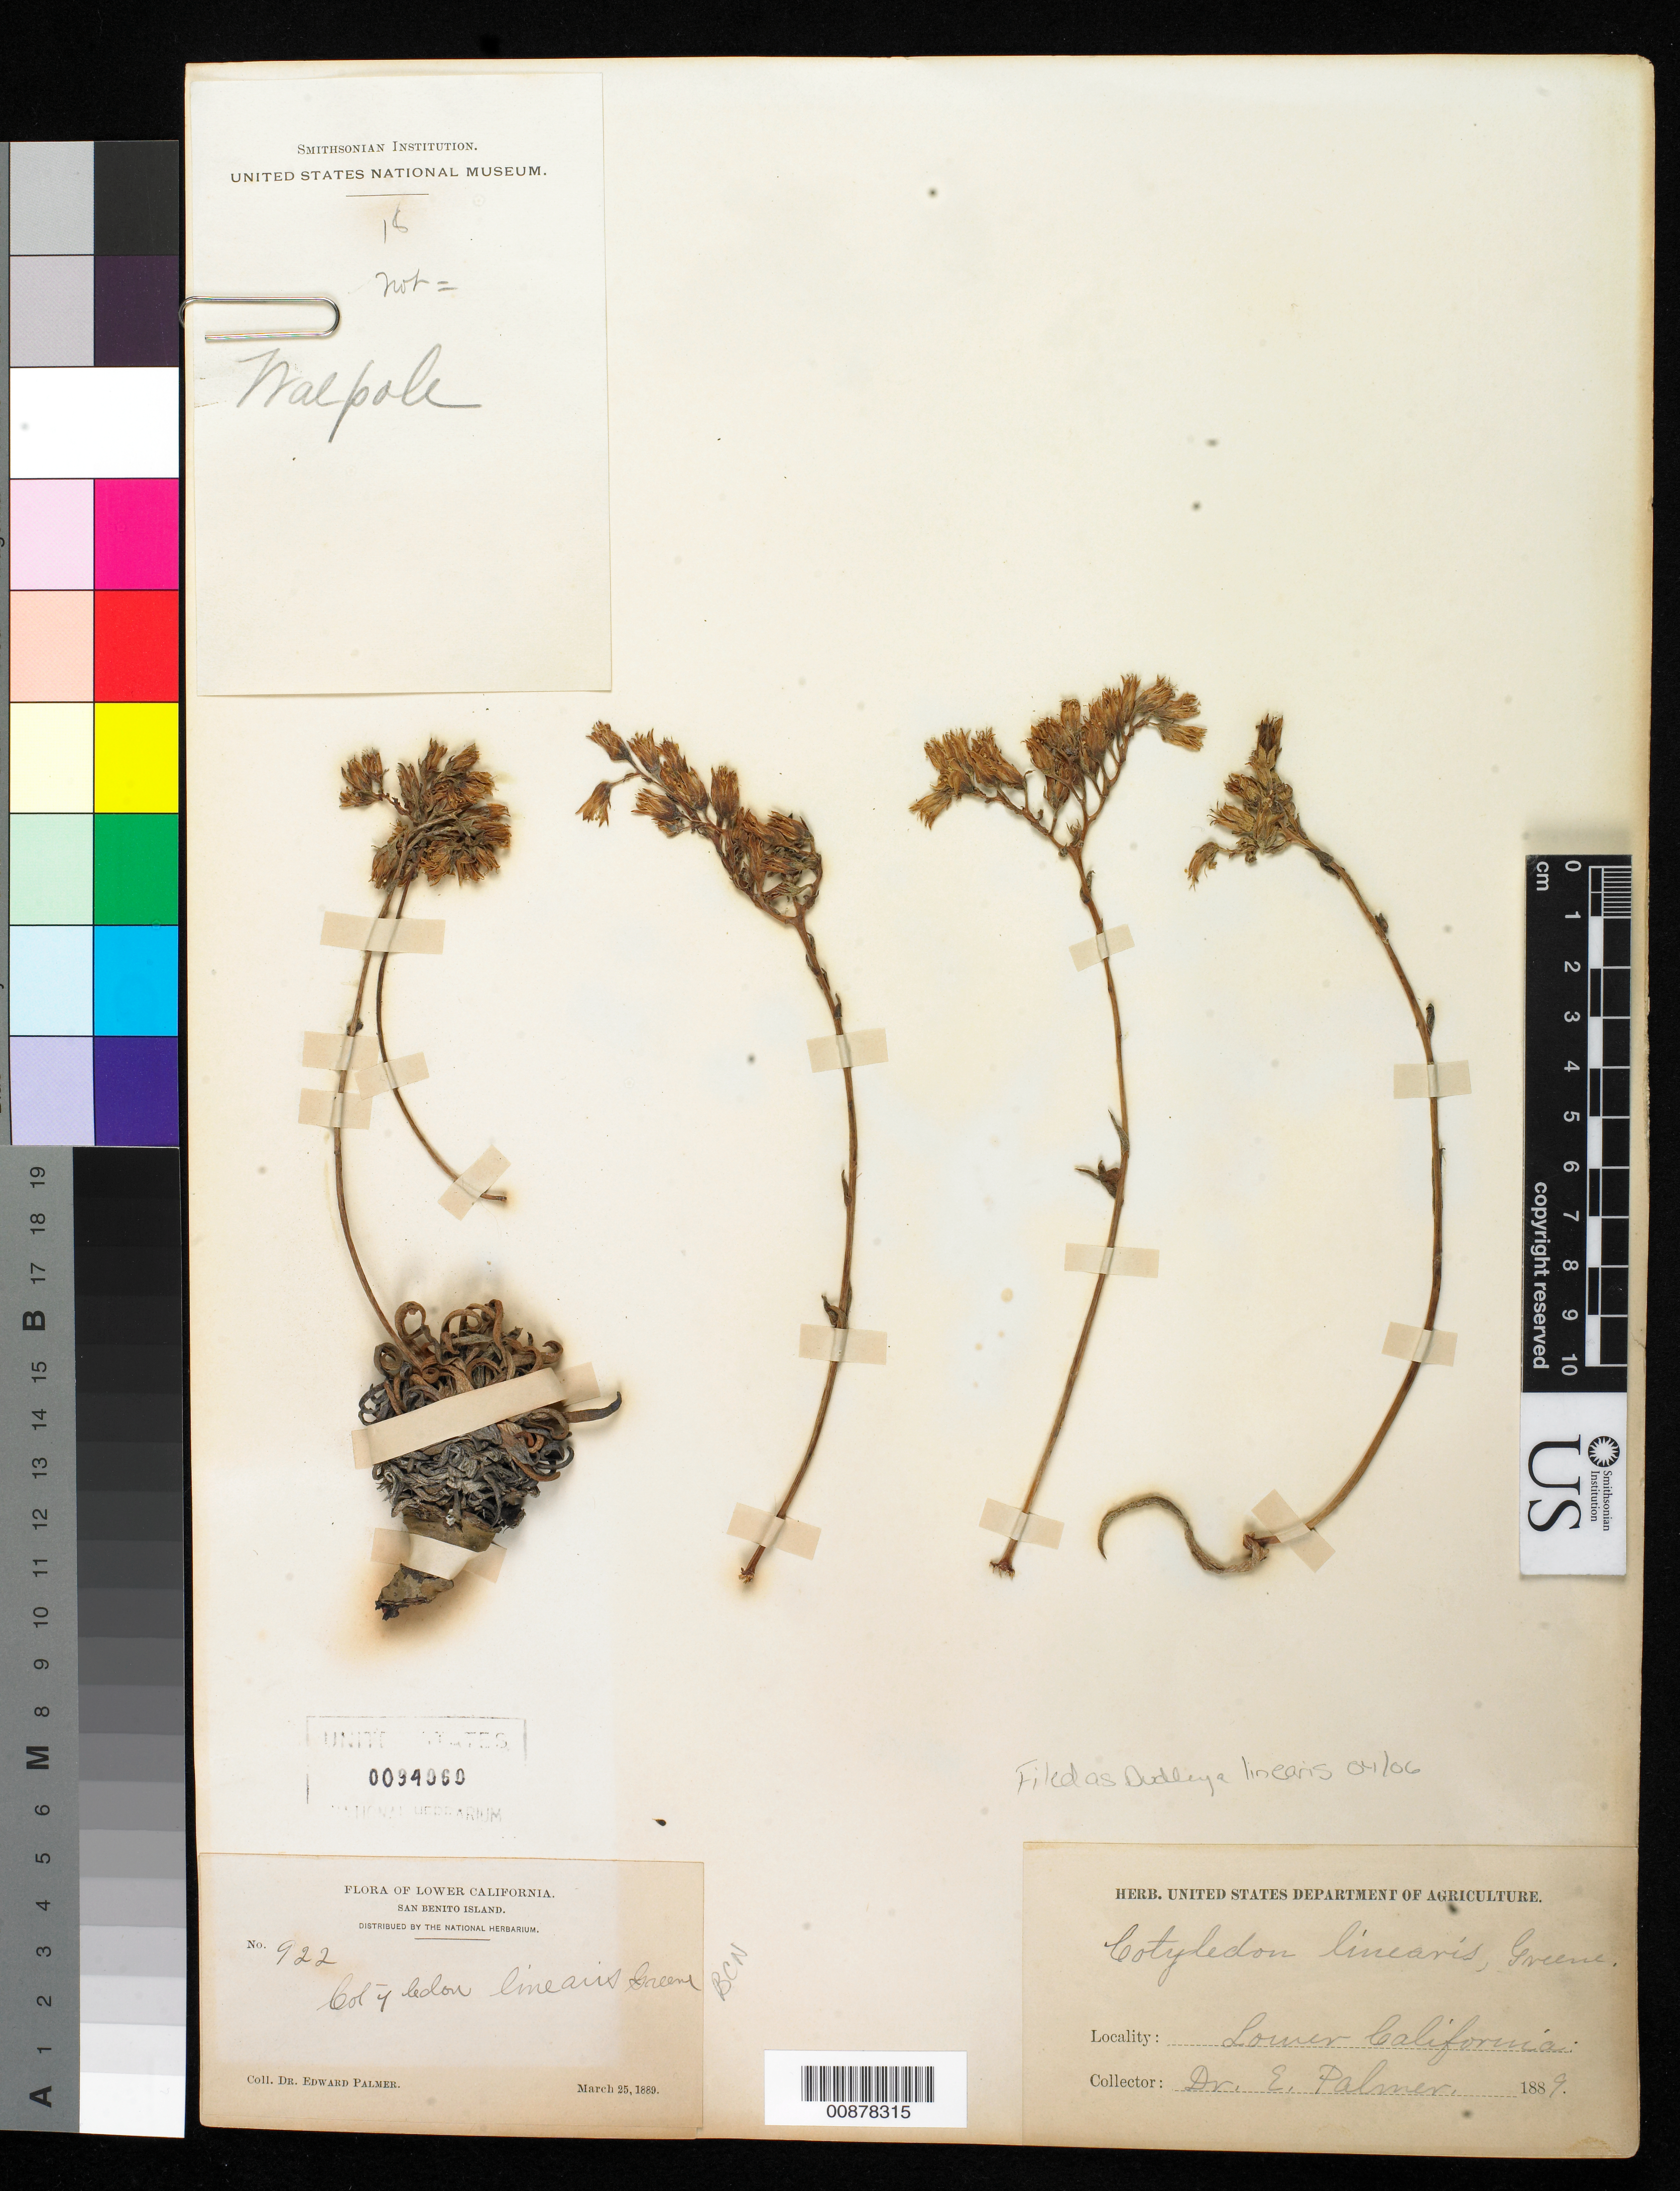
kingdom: Plantae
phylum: Tracheophyta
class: Magnoliopsida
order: Saxifragales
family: Crassulaceae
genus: Dudleya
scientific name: Dudleya linearis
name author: (Greene) Britton & Rose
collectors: E. Palmer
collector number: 922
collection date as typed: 25 Mar 1889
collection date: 1889-03-25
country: Mexico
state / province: Baja California Norte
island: San Benito I.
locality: San Benito Island, Baja California.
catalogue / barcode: US 94060